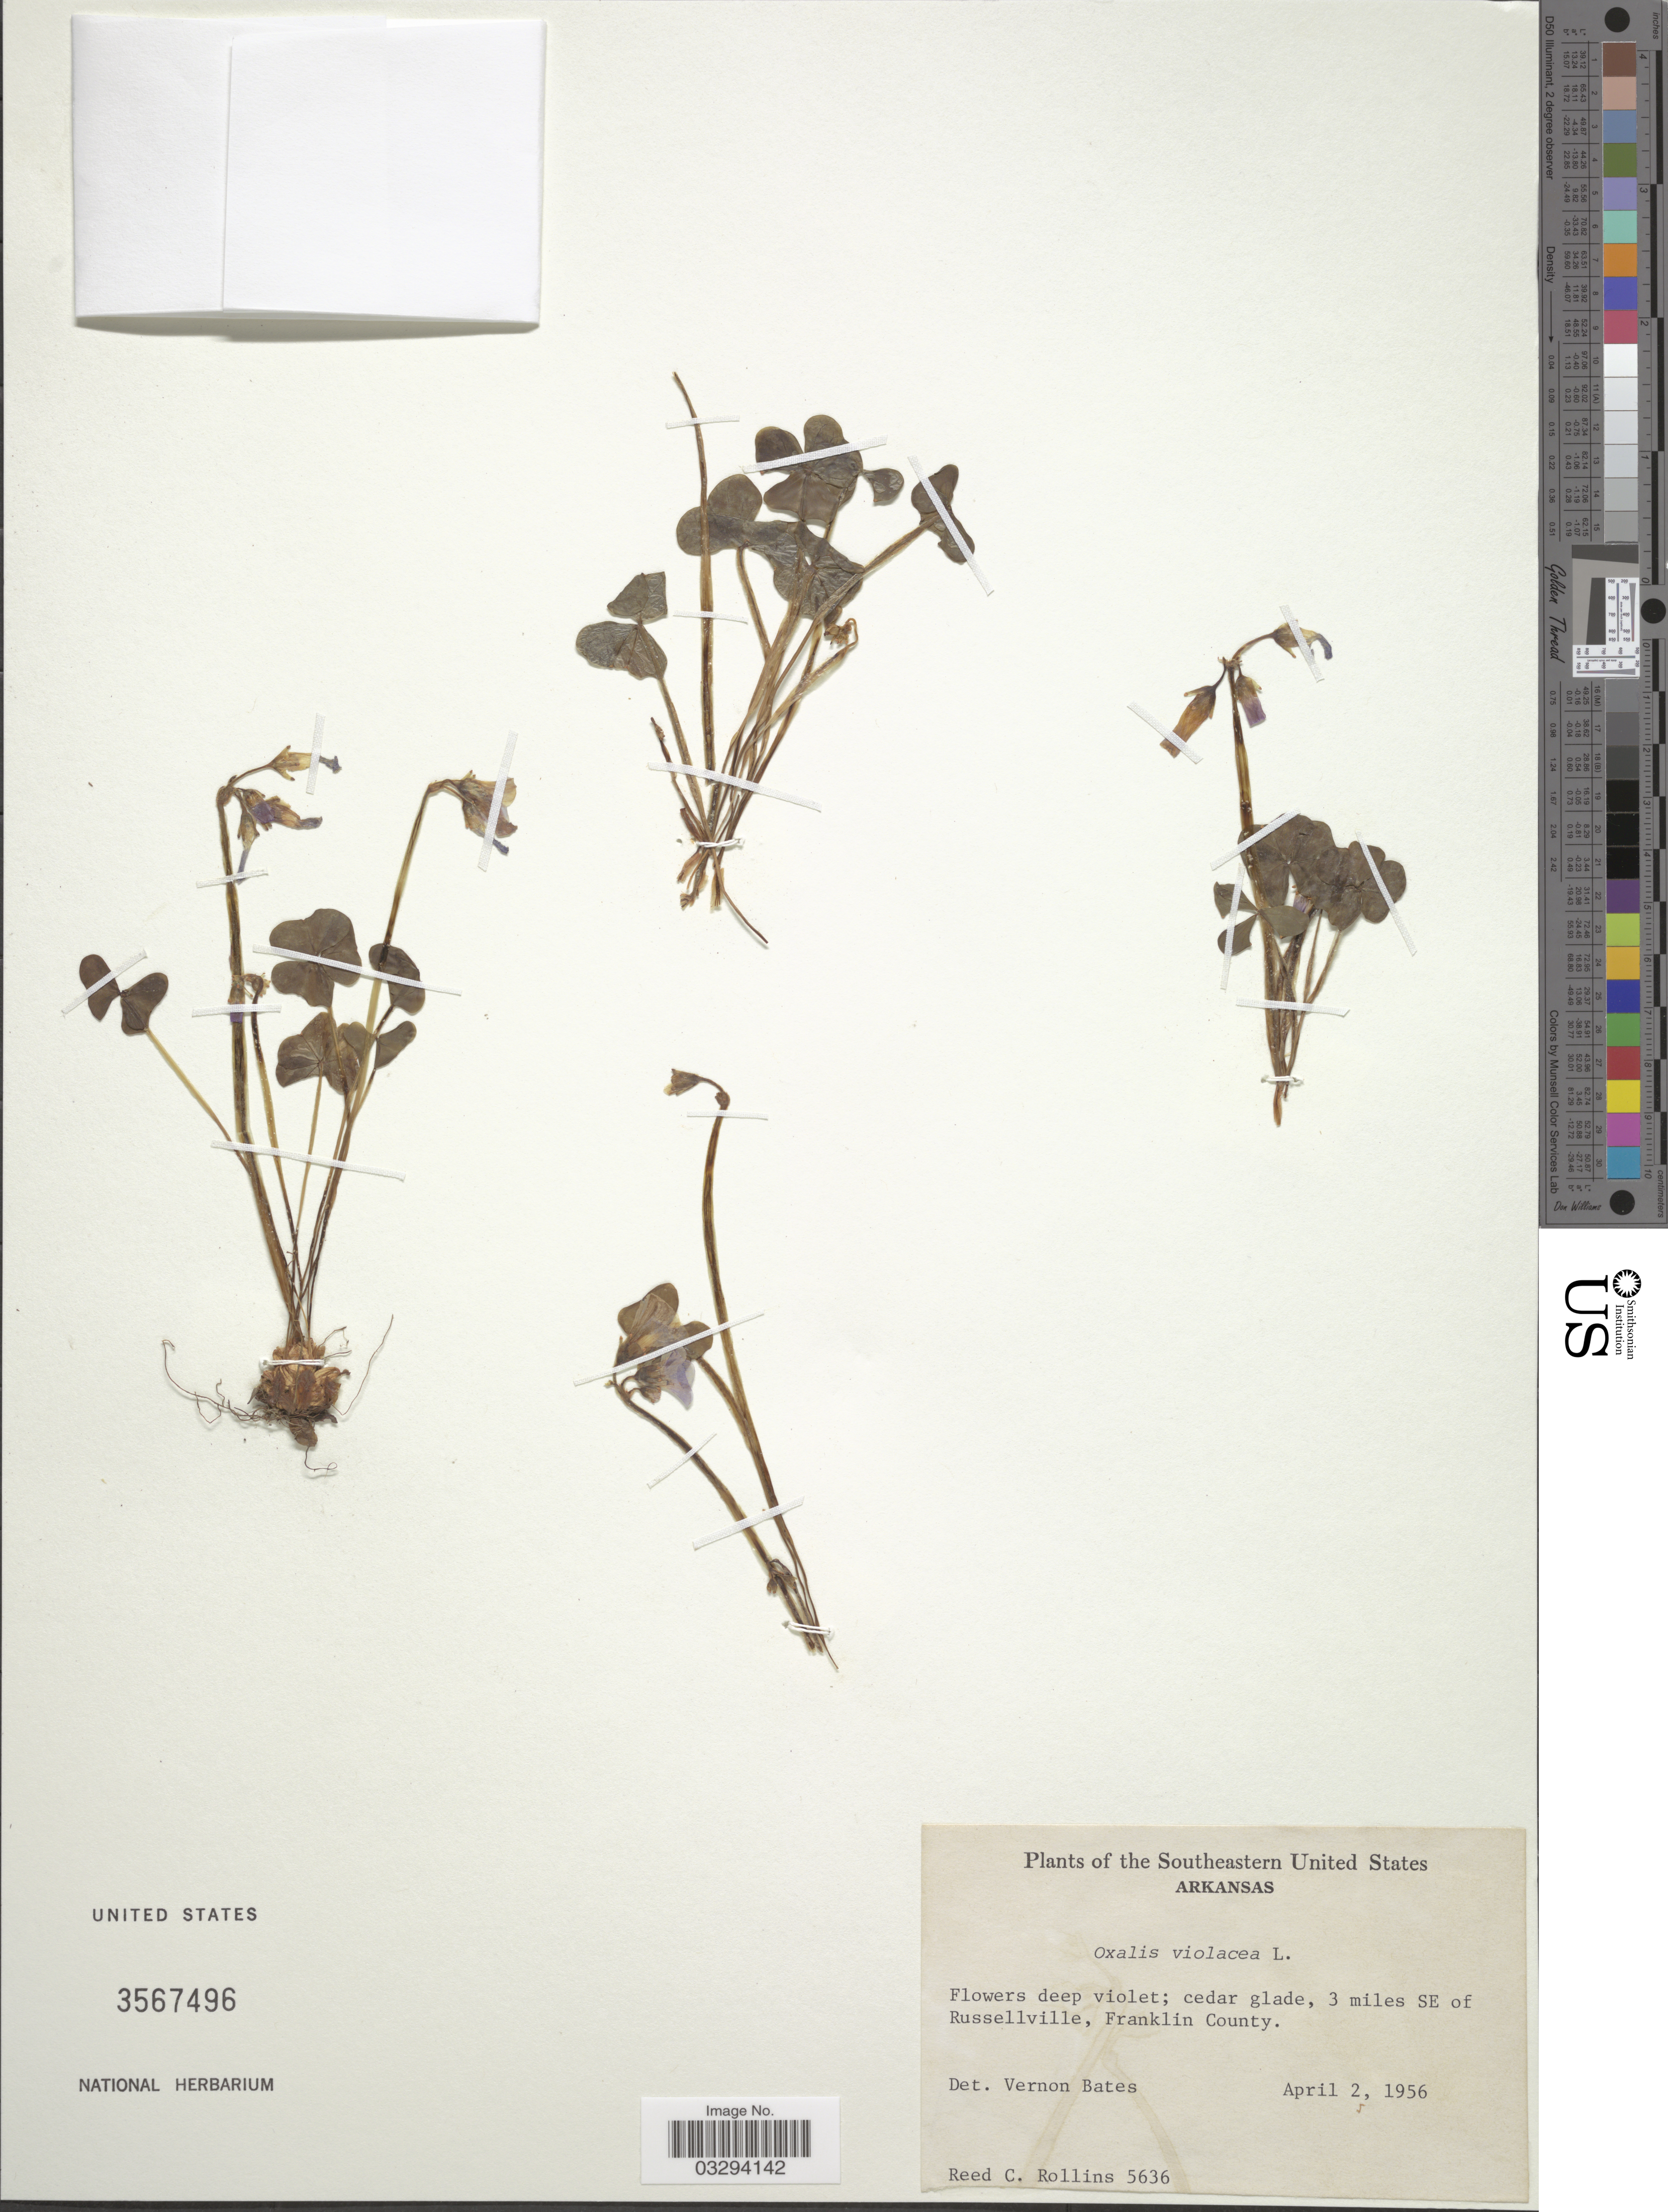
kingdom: Plantae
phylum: Tracheophyta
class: Magnoliopsida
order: Oxalidales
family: Oxalidaceae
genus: Oxalis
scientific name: Oxalis violacea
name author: L.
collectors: R. C. Rollins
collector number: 5636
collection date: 1956-04-02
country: United States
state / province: Arkansas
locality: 3 miles SE of Russellville, Franklin County.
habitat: cedar glade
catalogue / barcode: US 3567496